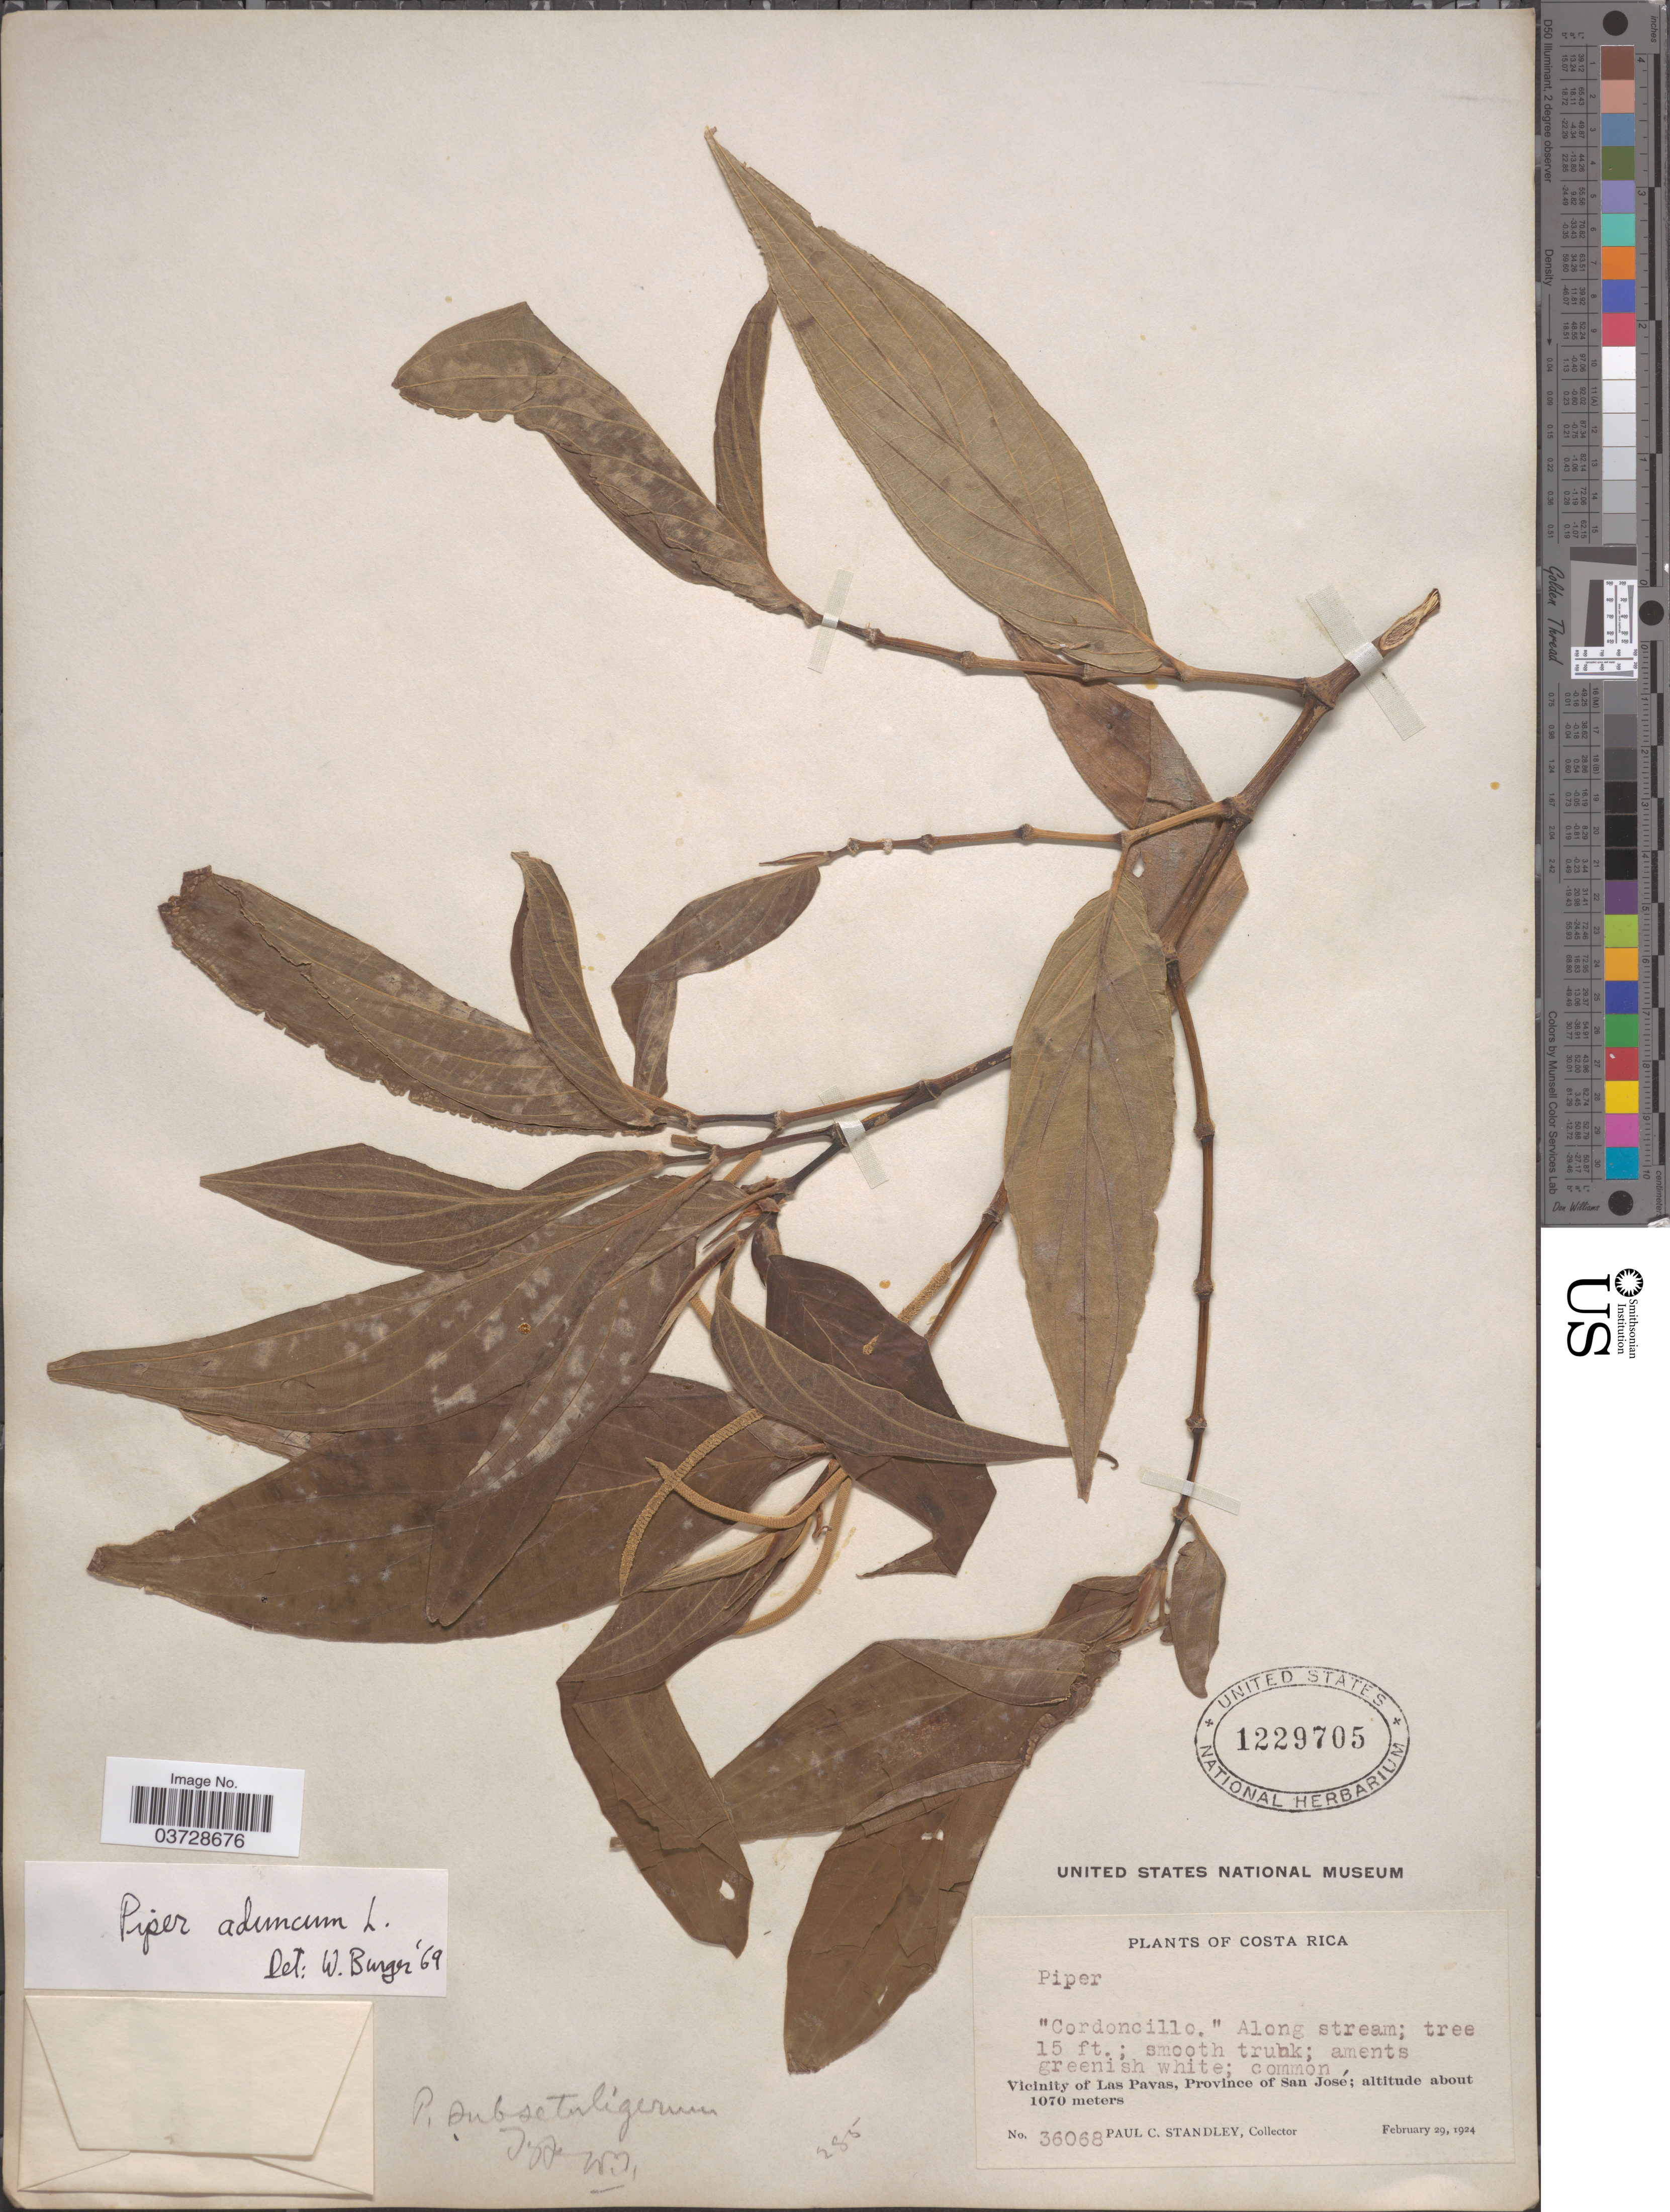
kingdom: Plantae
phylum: Tracheophyta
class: Magnoliopsida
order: Piperales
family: Piperaceae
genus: Piper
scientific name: Piper aduncum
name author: L.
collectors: P. C. Standley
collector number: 36068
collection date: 1924-02-29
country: Costa Rica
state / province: San José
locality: Vicinity of Las Pavas.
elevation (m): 1070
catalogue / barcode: US 1229705